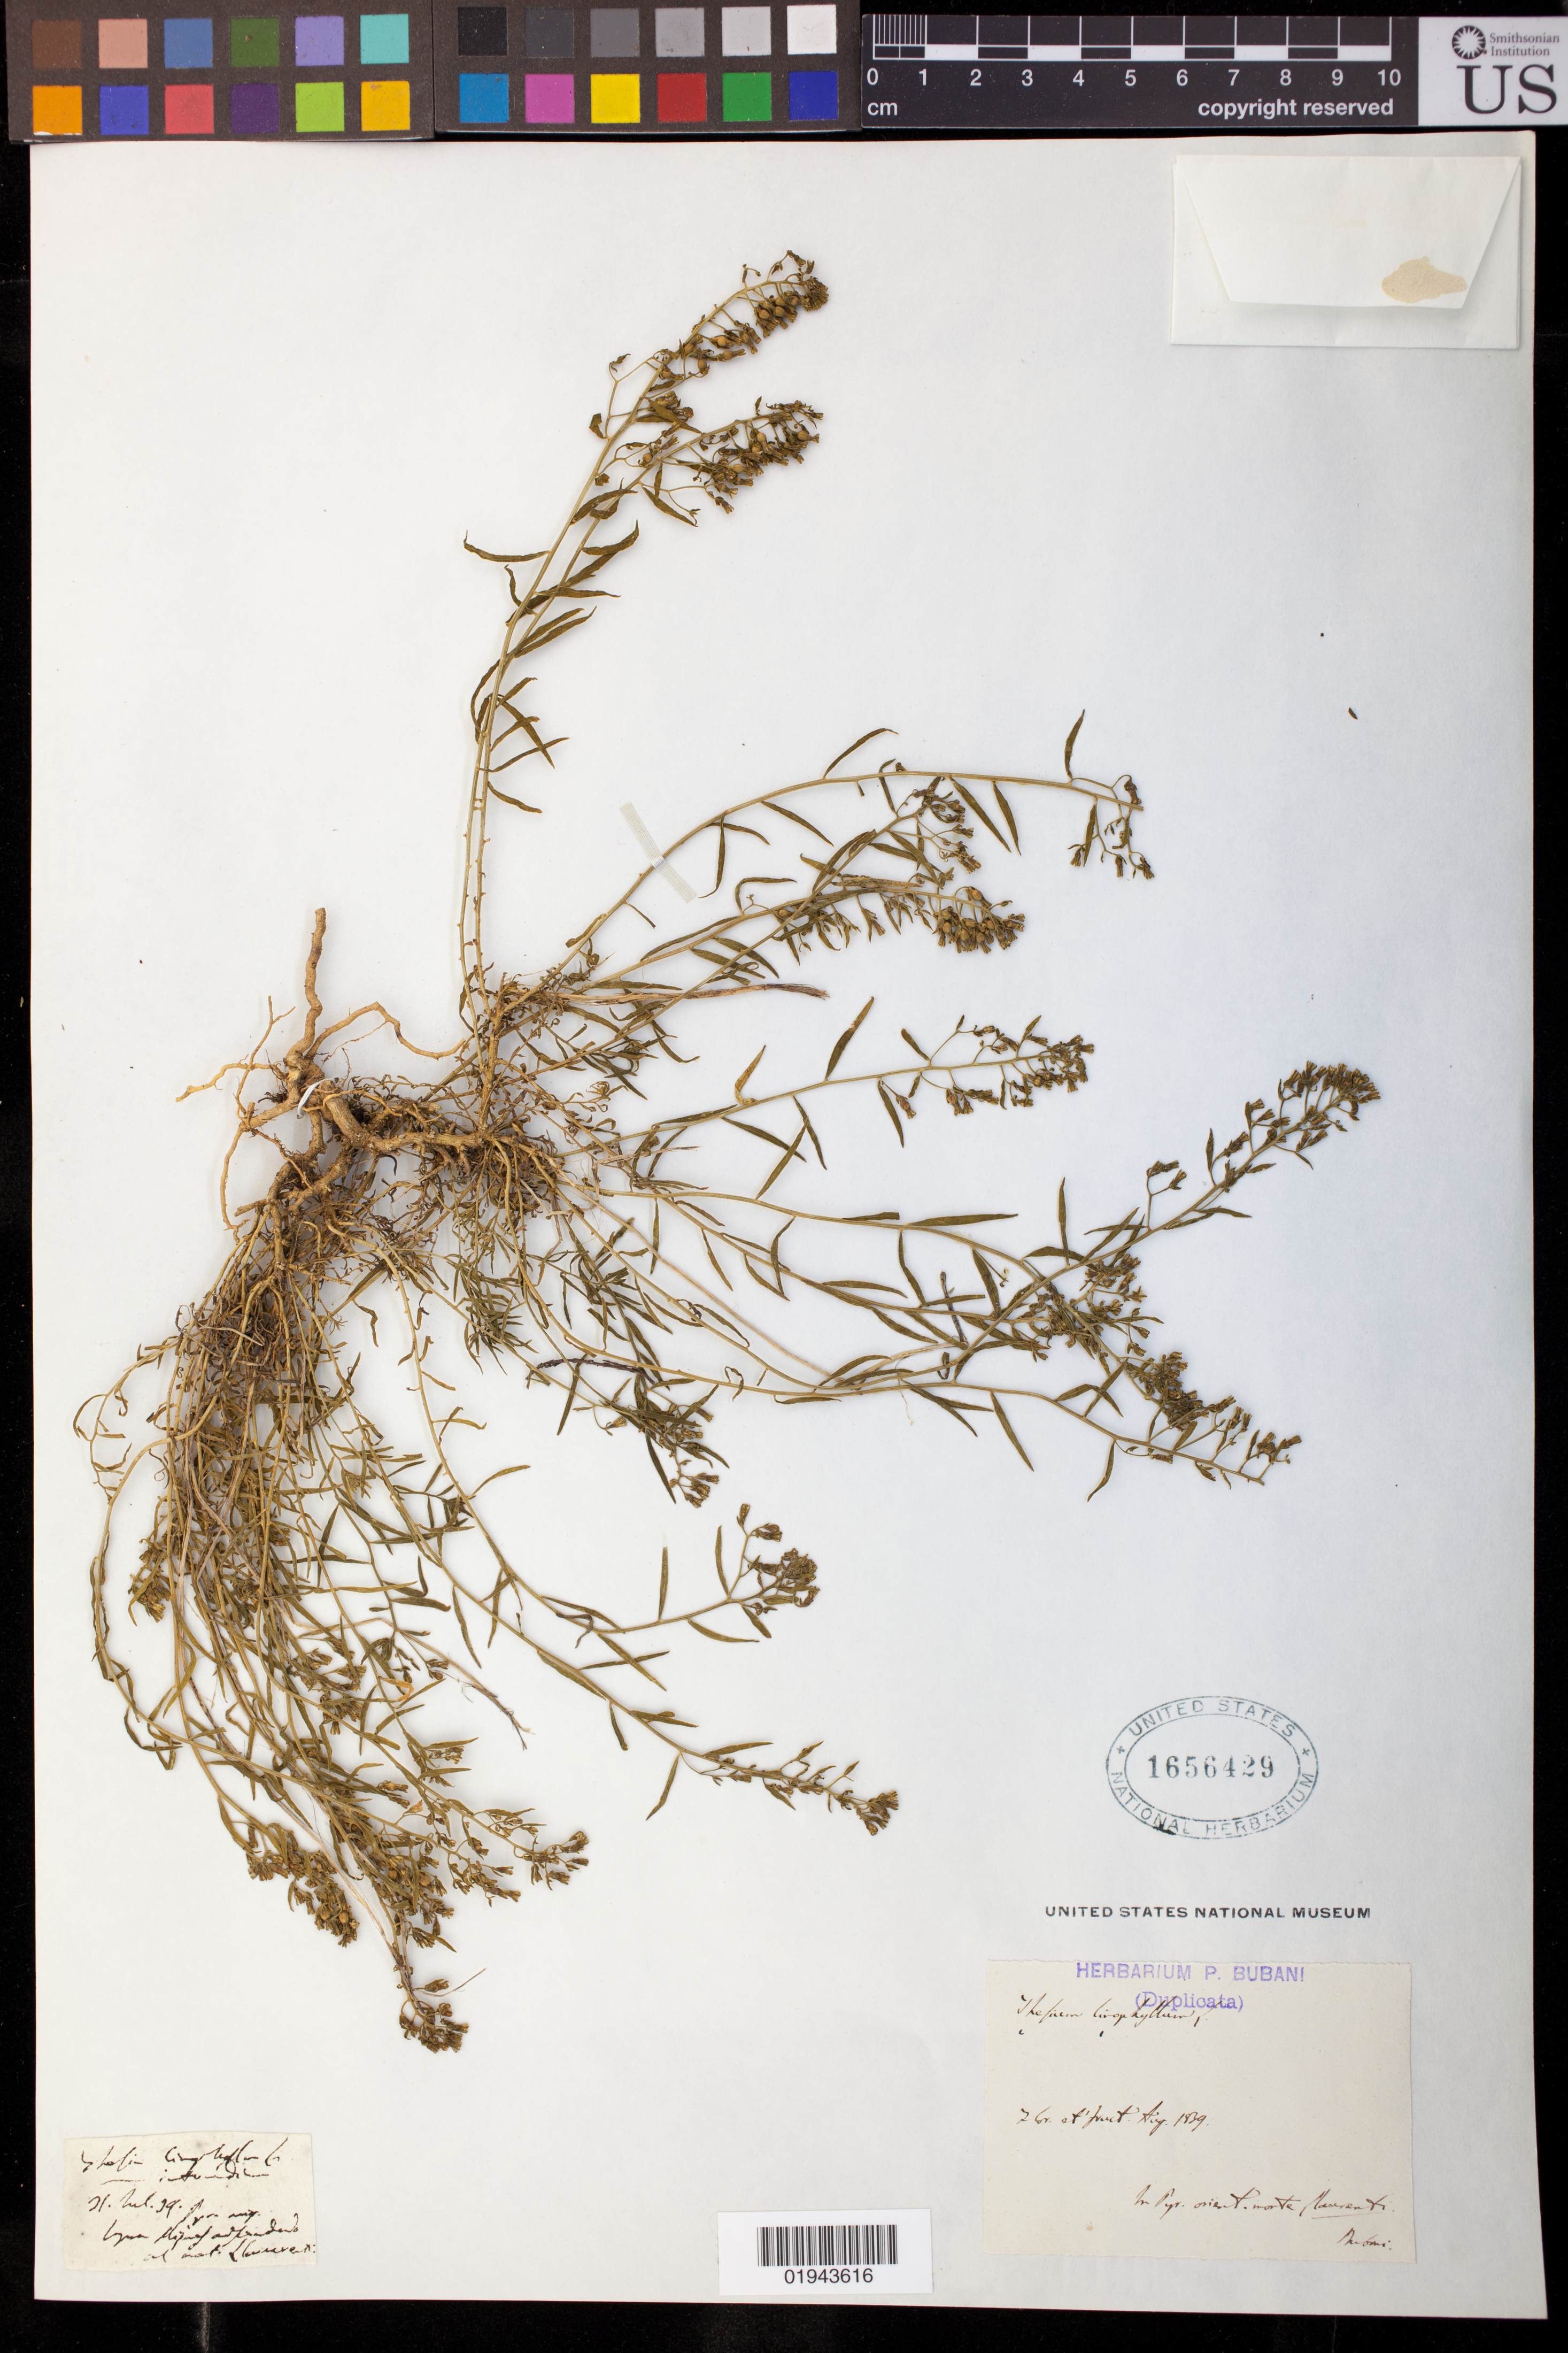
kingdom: Plantae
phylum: Tracheophyta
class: Magnoliopsida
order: Santalales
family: Thesiaceae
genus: Thesium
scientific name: Thesium linophyllum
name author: L.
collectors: P. Bubani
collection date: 1839-07-31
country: France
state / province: Occitanie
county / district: Pyrénées-Orientales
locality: In Pyr. orient. monte Llaurenti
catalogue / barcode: US 1656429